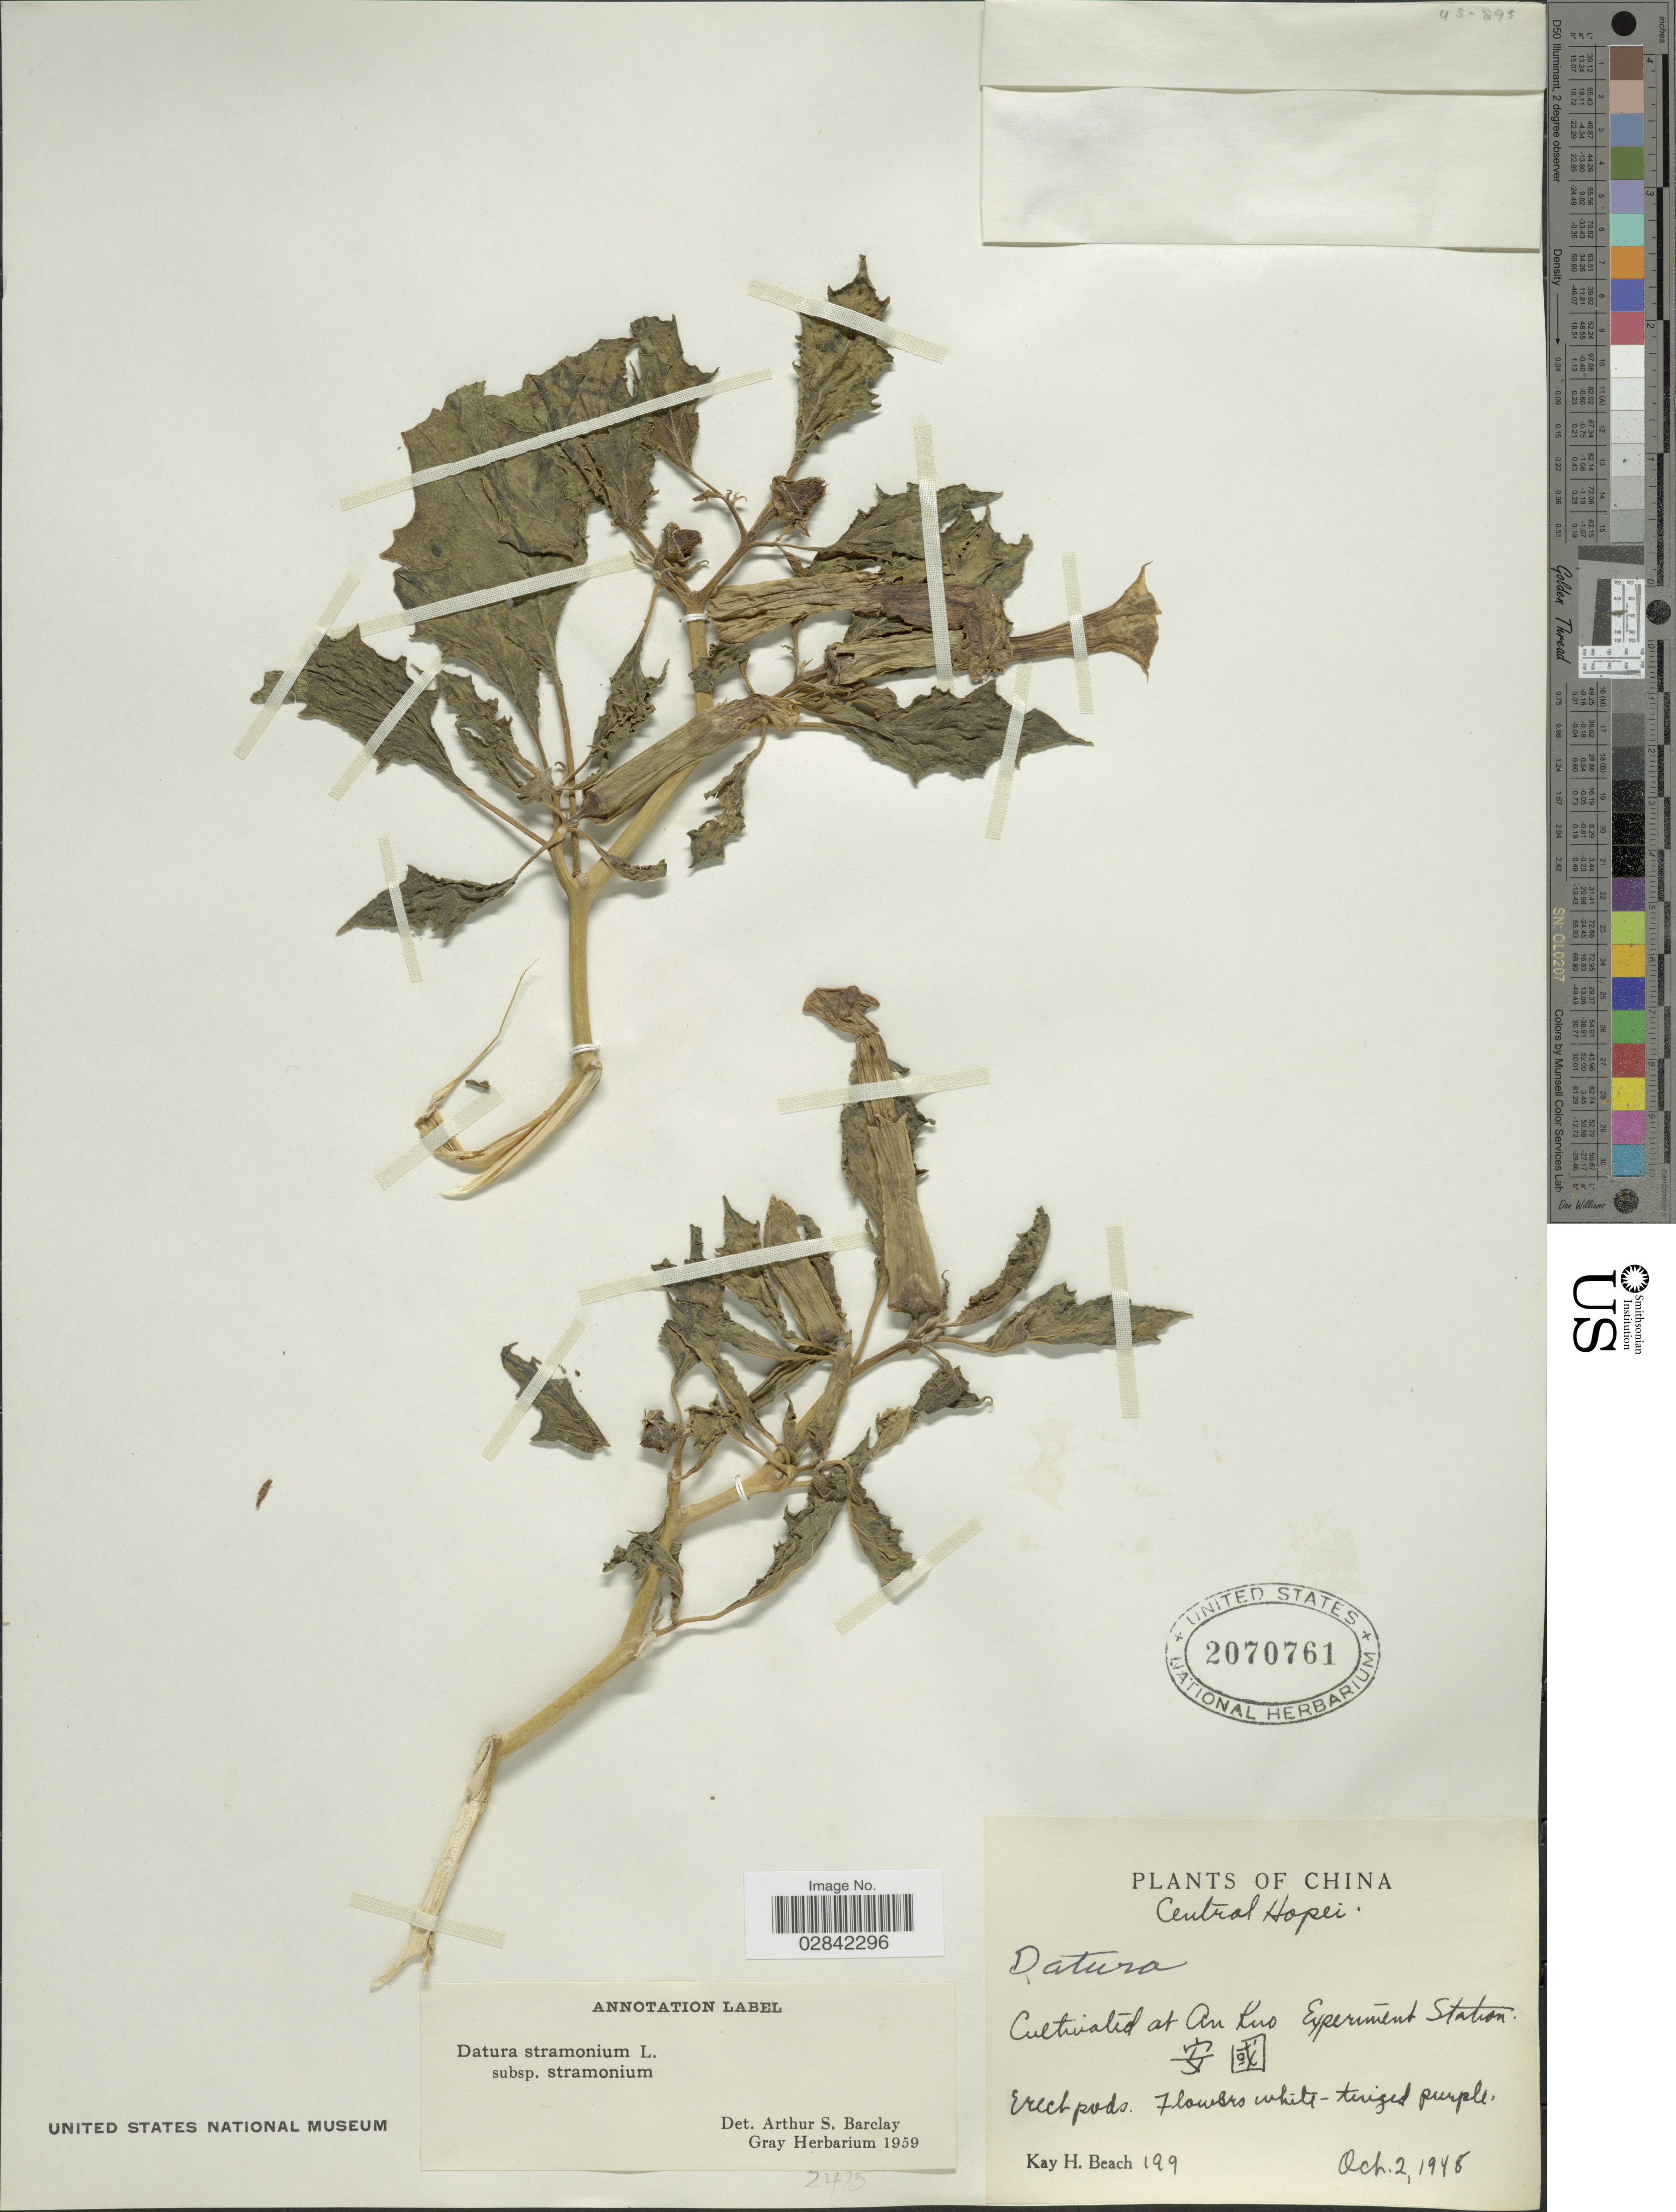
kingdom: Plantae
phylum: Tracheophyta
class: Magnoliopsida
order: Solanales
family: Solanaceae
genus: Datura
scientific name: Datura stramonium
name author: L.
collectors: K. H. Beach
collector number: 199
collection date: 1948-10-02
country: China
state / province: Hebei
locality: Central Hopei, Cultivated at An Kuo Experiment Station.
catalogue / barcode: US 2070761